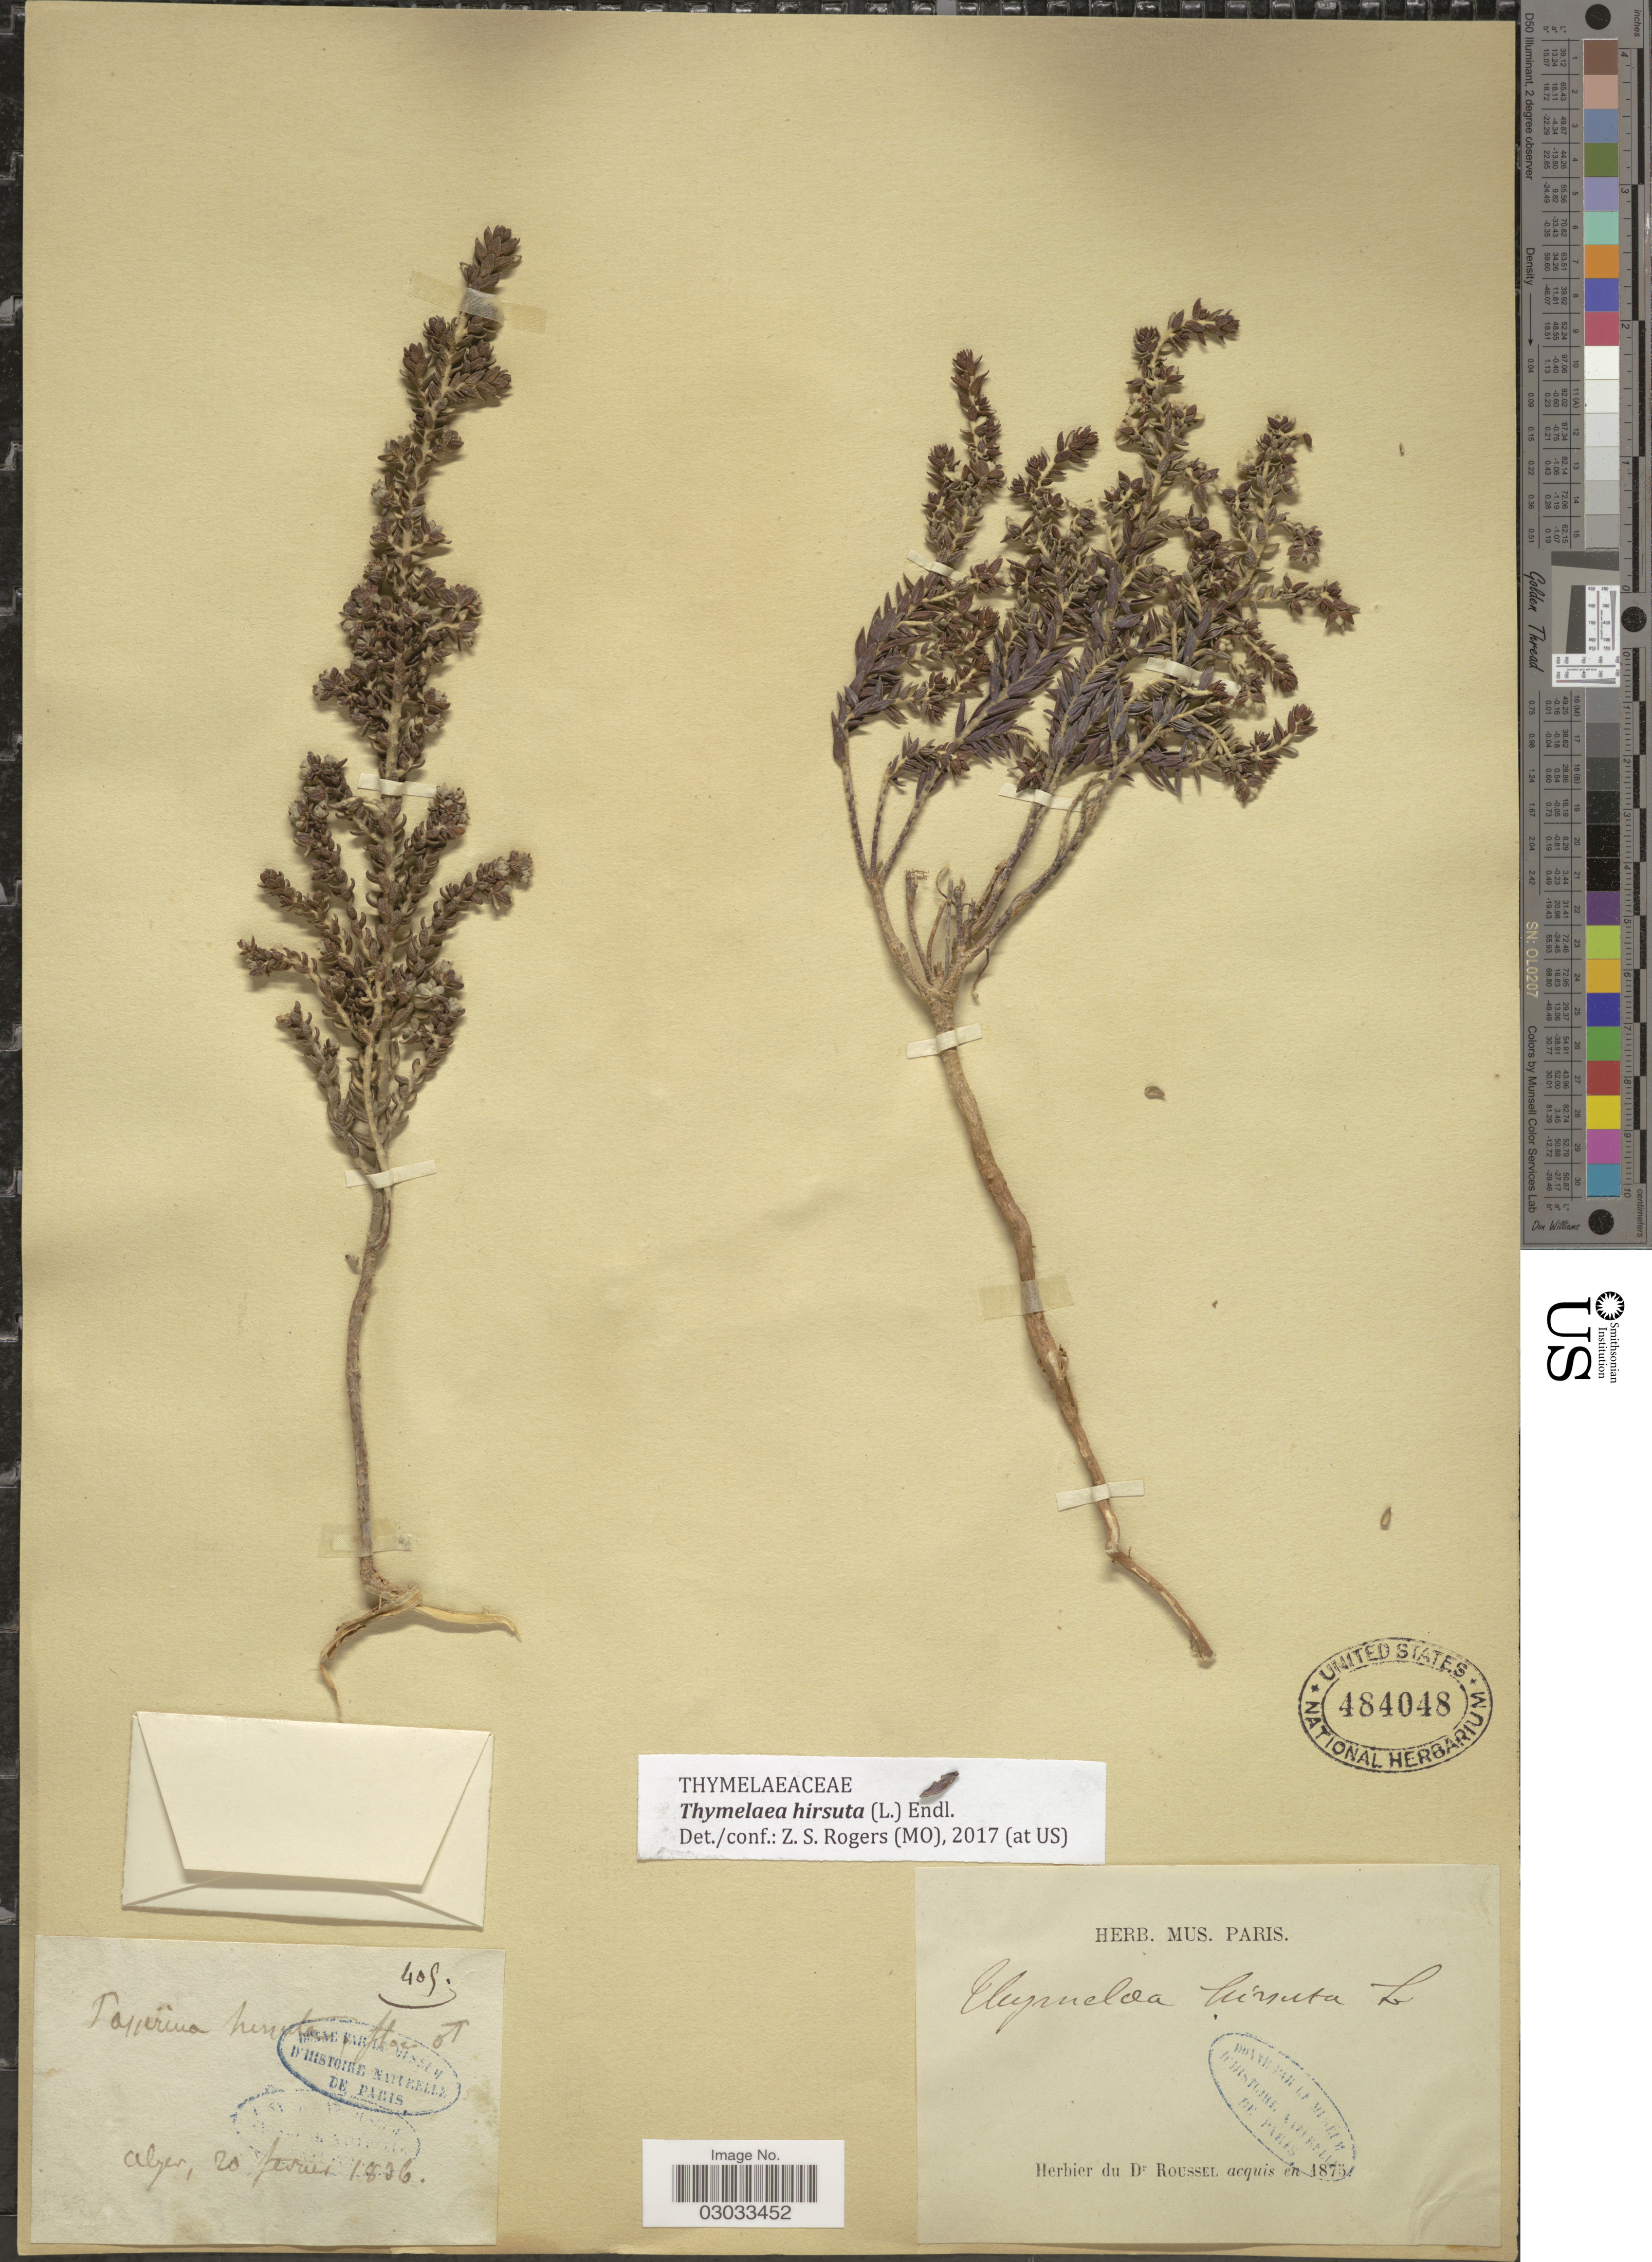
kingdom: Plantae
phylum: Tracheophyta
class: Magnoliopsida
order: Malvales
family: Thymelaeaceae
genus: Thymelaea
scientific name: Thymelaea hirsuta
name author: (L.) Endl.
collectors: ex herb. Roussel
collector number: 409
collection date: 1836-02-20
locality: Alpes.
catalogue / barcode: US 484048